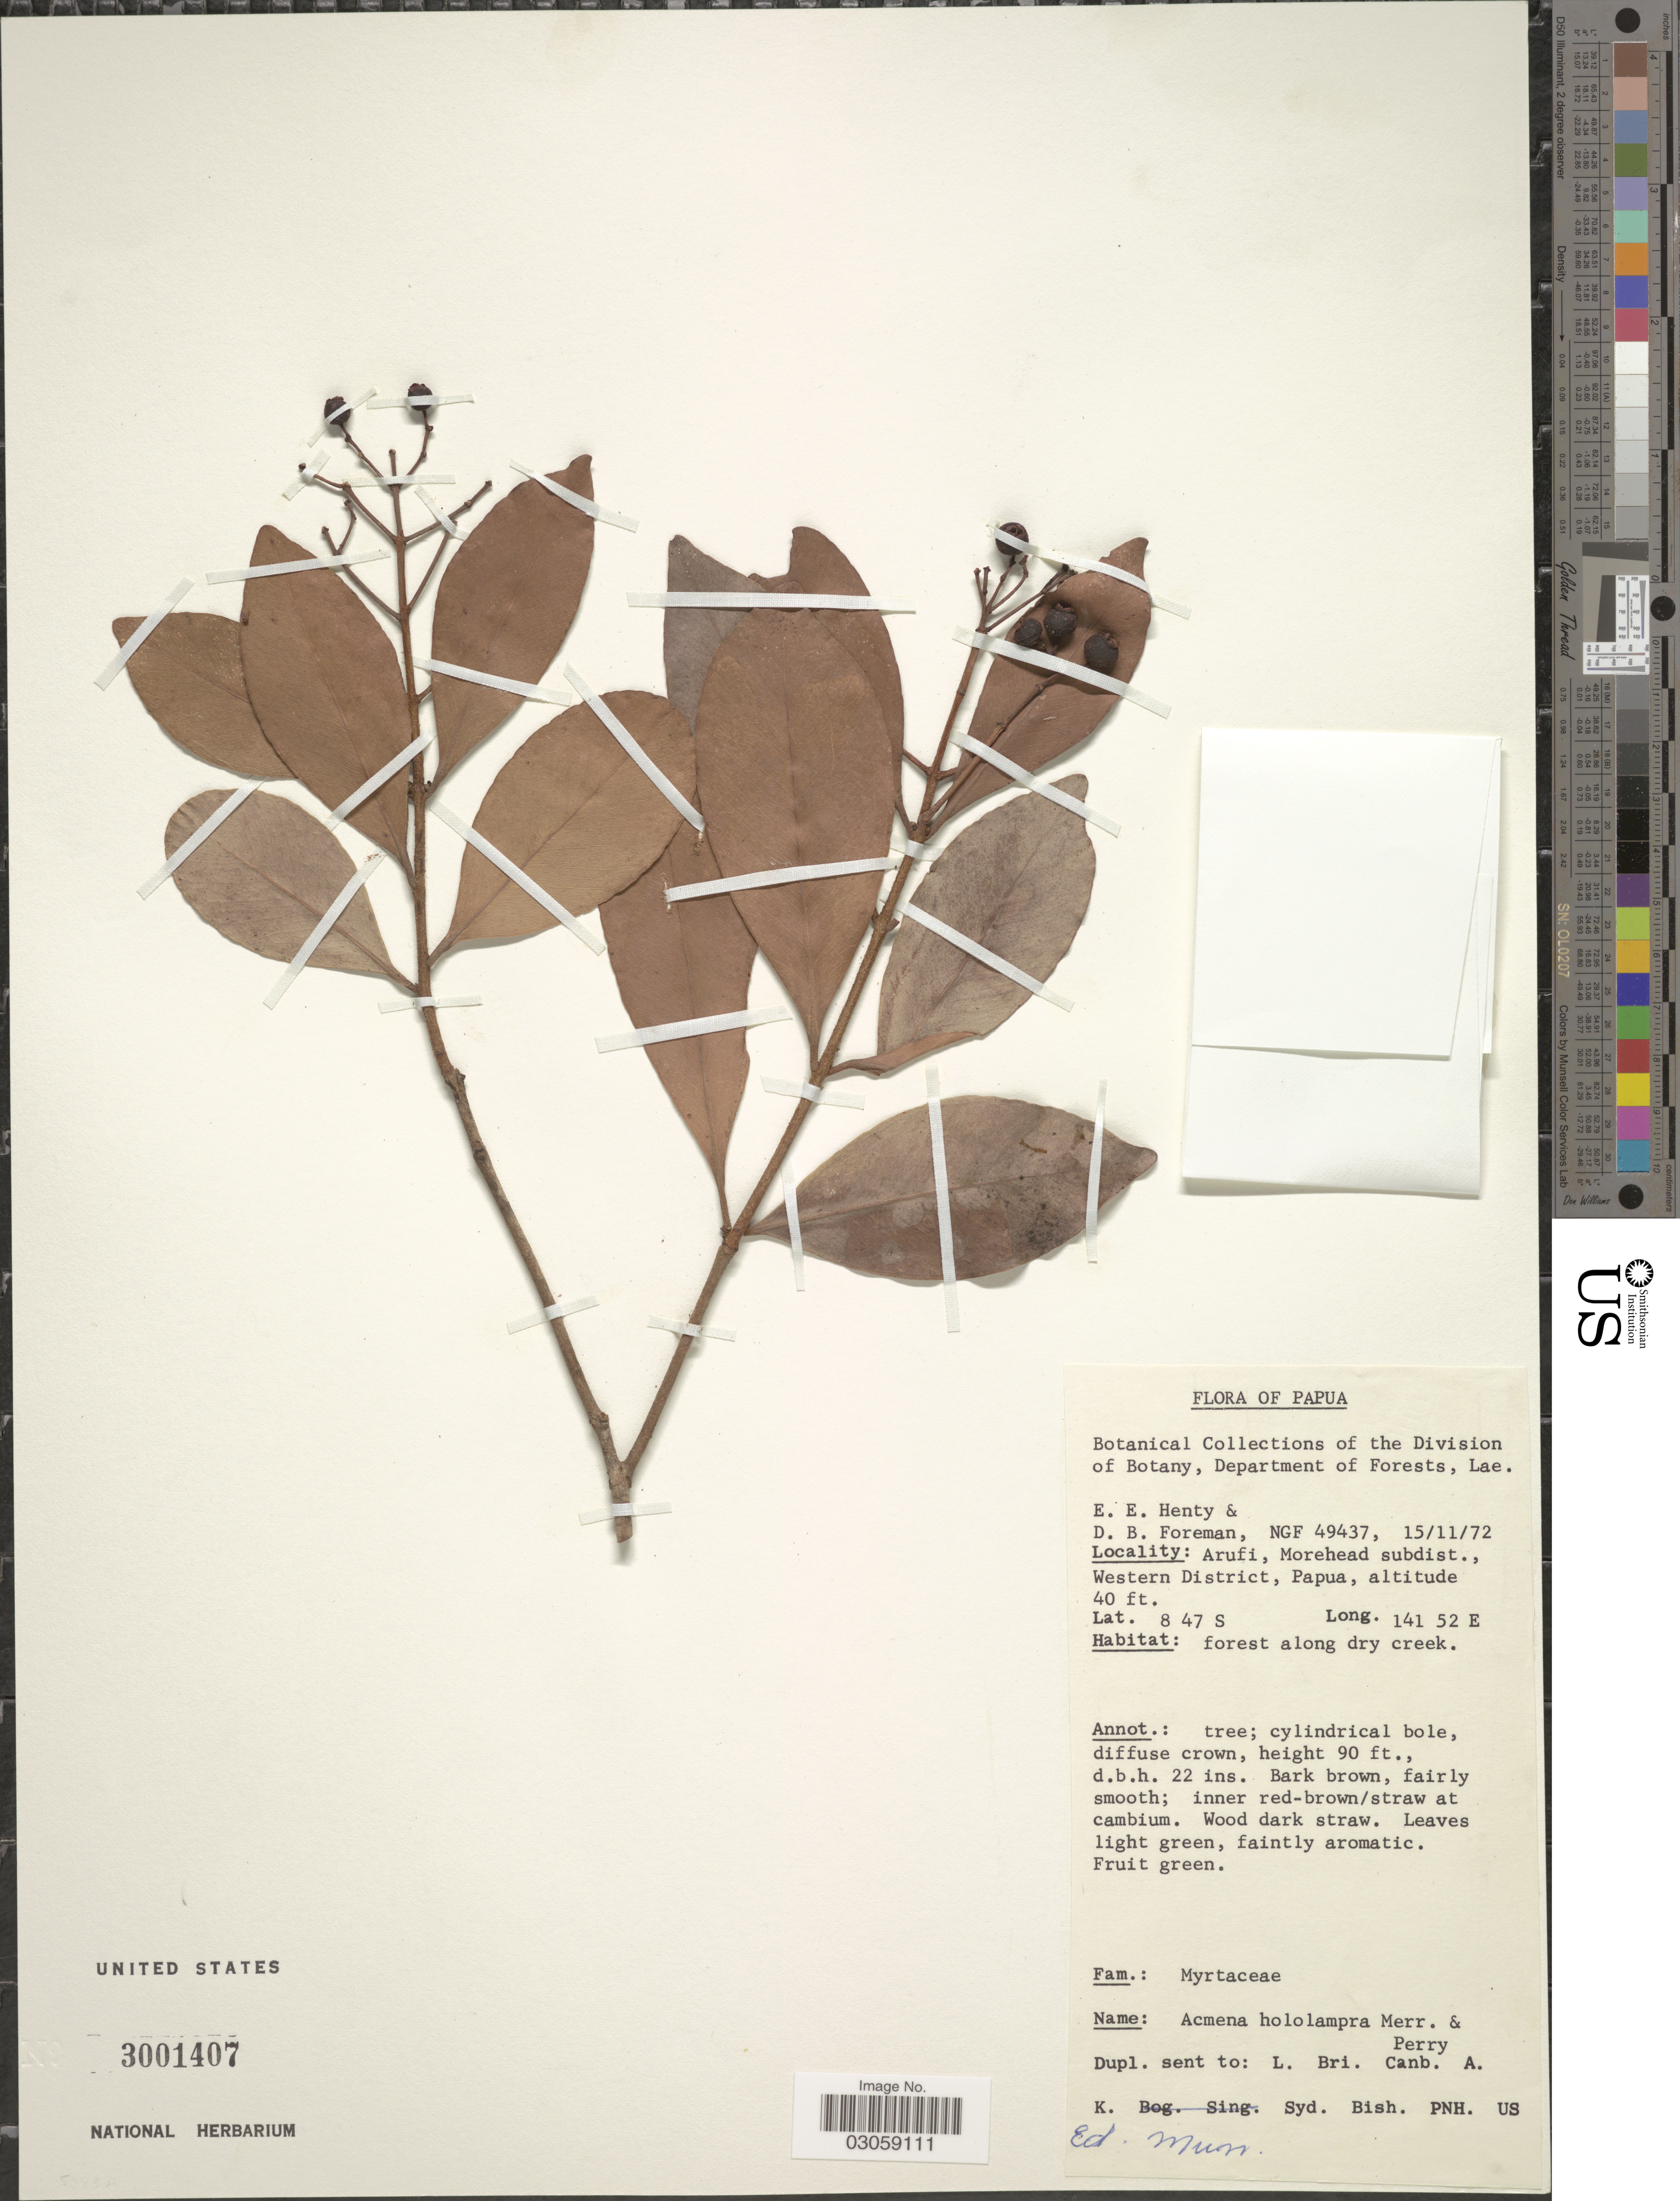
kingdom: Plantae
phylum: Tracheophyta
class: Magnoliopsida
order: Myrtales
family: Myrtaceae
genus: Syzygium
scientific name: Syzygium hemilamprum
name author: (F. Muell.) Craven & Biffin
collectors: E. Henty & D. Foreman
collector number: NGF49437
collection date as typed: Transcribed d/m/y: 15/11/72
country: Papua New Guinea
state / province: Manus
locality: Arufi, Morehead subdist., Western District, Papua.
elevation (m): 12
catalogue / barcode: US 3001407